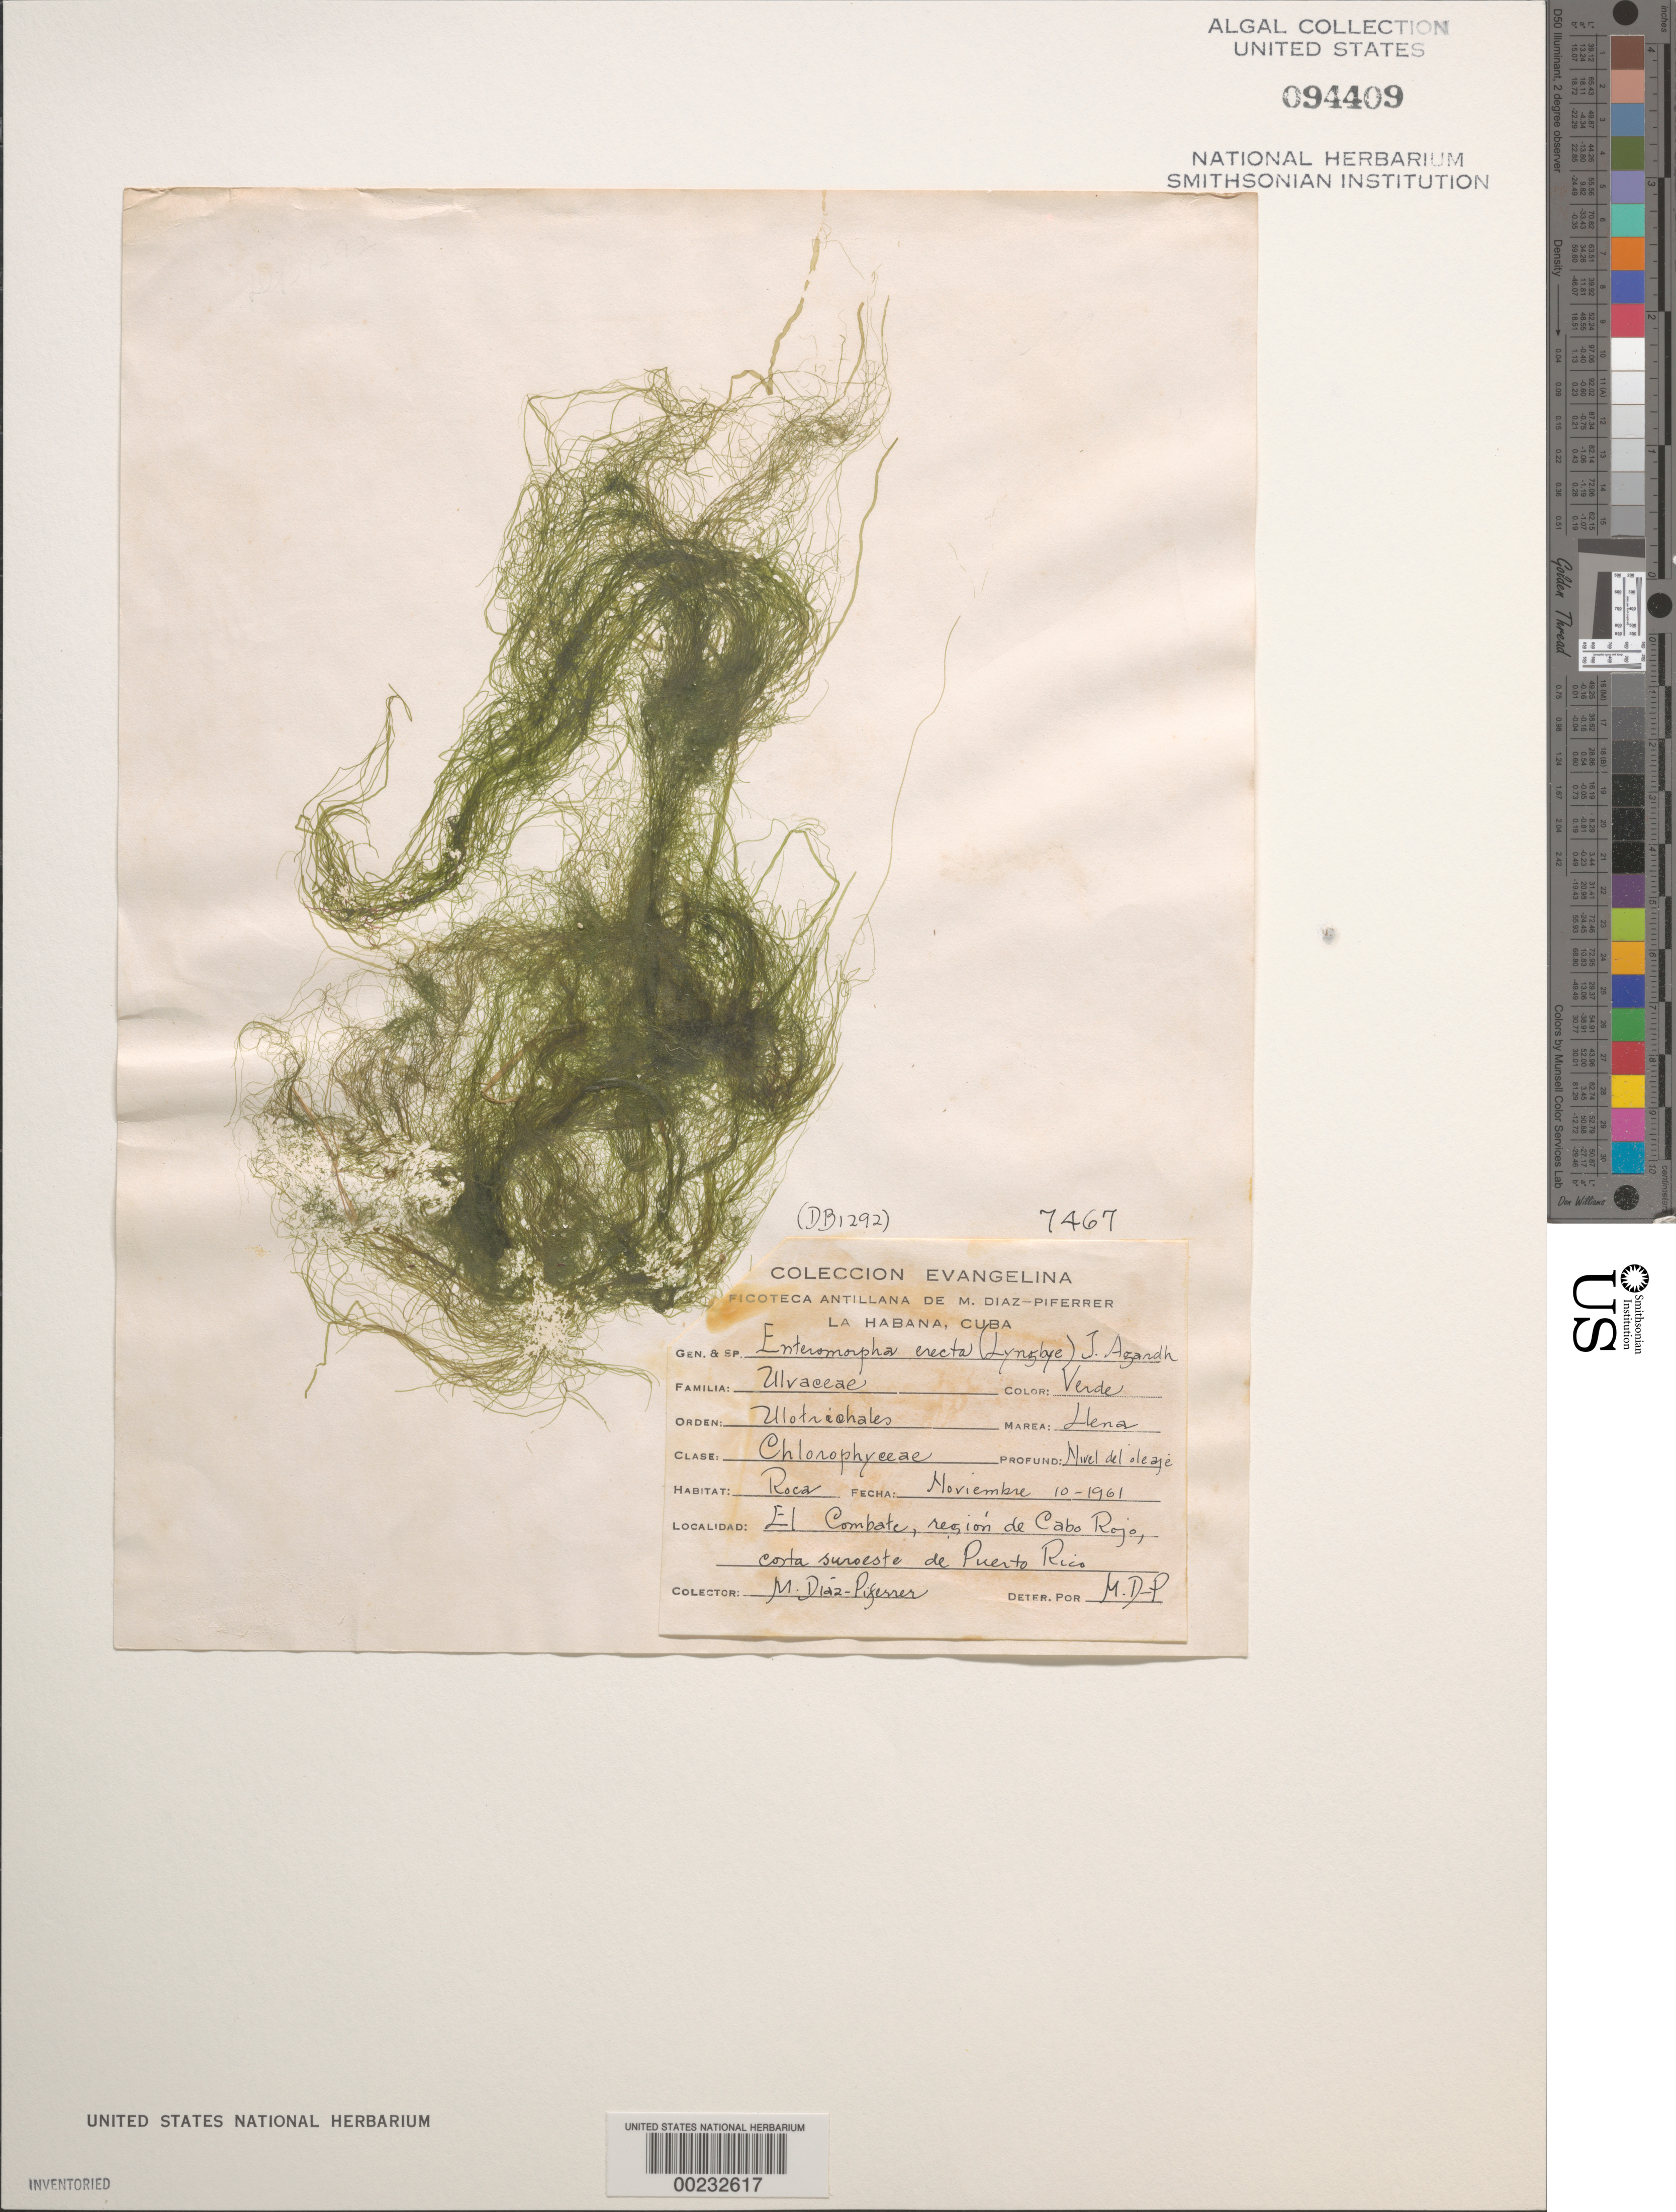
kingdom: Plantae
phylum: Chlorophyta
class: Ulvophyceae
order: Ulvales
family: Ulvaceae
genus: Ulva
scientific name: Ulva paradoxa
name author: C. Agardh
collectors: M. Diaz-Piferrer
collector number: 7467 & DB-1292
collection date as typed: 10 Nov 1961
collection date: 1961-11-10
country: Puerto Rico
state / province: Cabo Rojo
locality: El combate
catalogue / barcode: US 94409